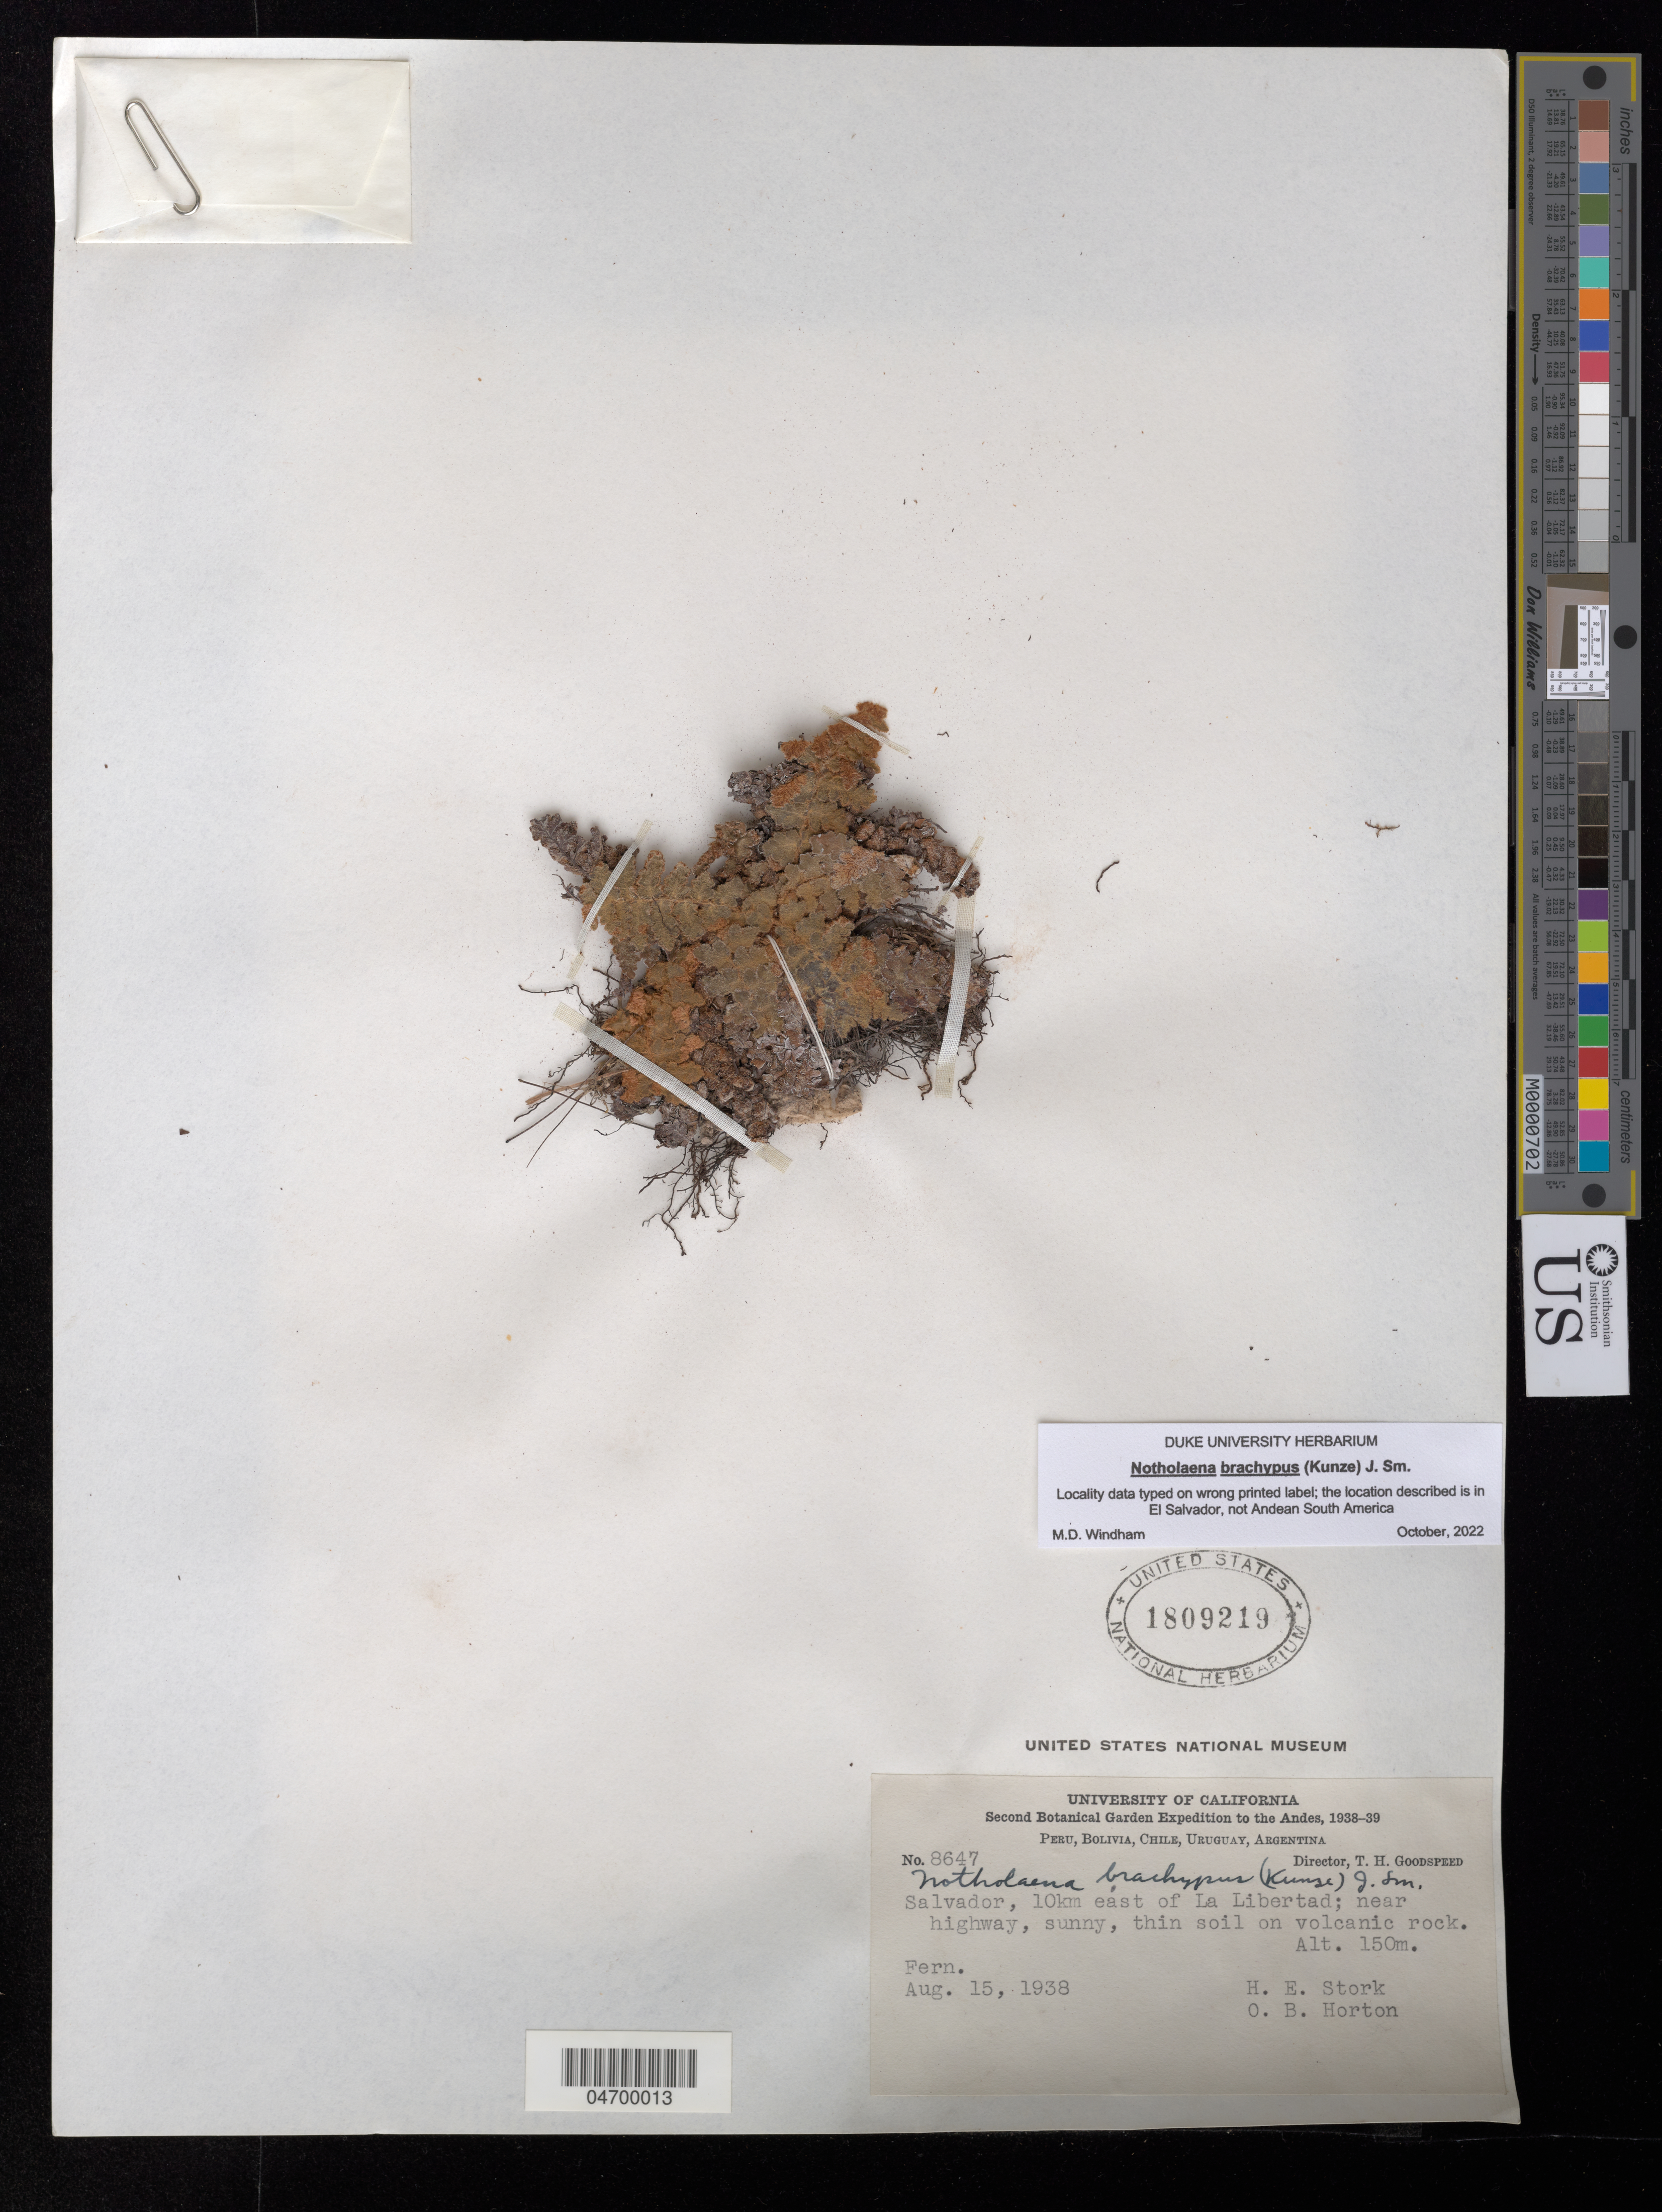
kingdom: Plantae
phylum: Tracheophyta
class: Polypodiopsida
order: Polypodiales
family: Pteridaceae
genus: Notholaena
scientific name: Notholaena brachypus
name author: (Kunze) J. Sm.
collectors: H. E. Stork & O. B. Horton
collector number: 8647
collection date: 1938-08-15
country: El Salvador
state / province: La Libertad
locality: Second Botanical Garden Expedition to the Andes, 1938-39. Salvador, 10km east of La Libertad; near highway.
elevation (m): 150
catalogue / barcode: US 1809219